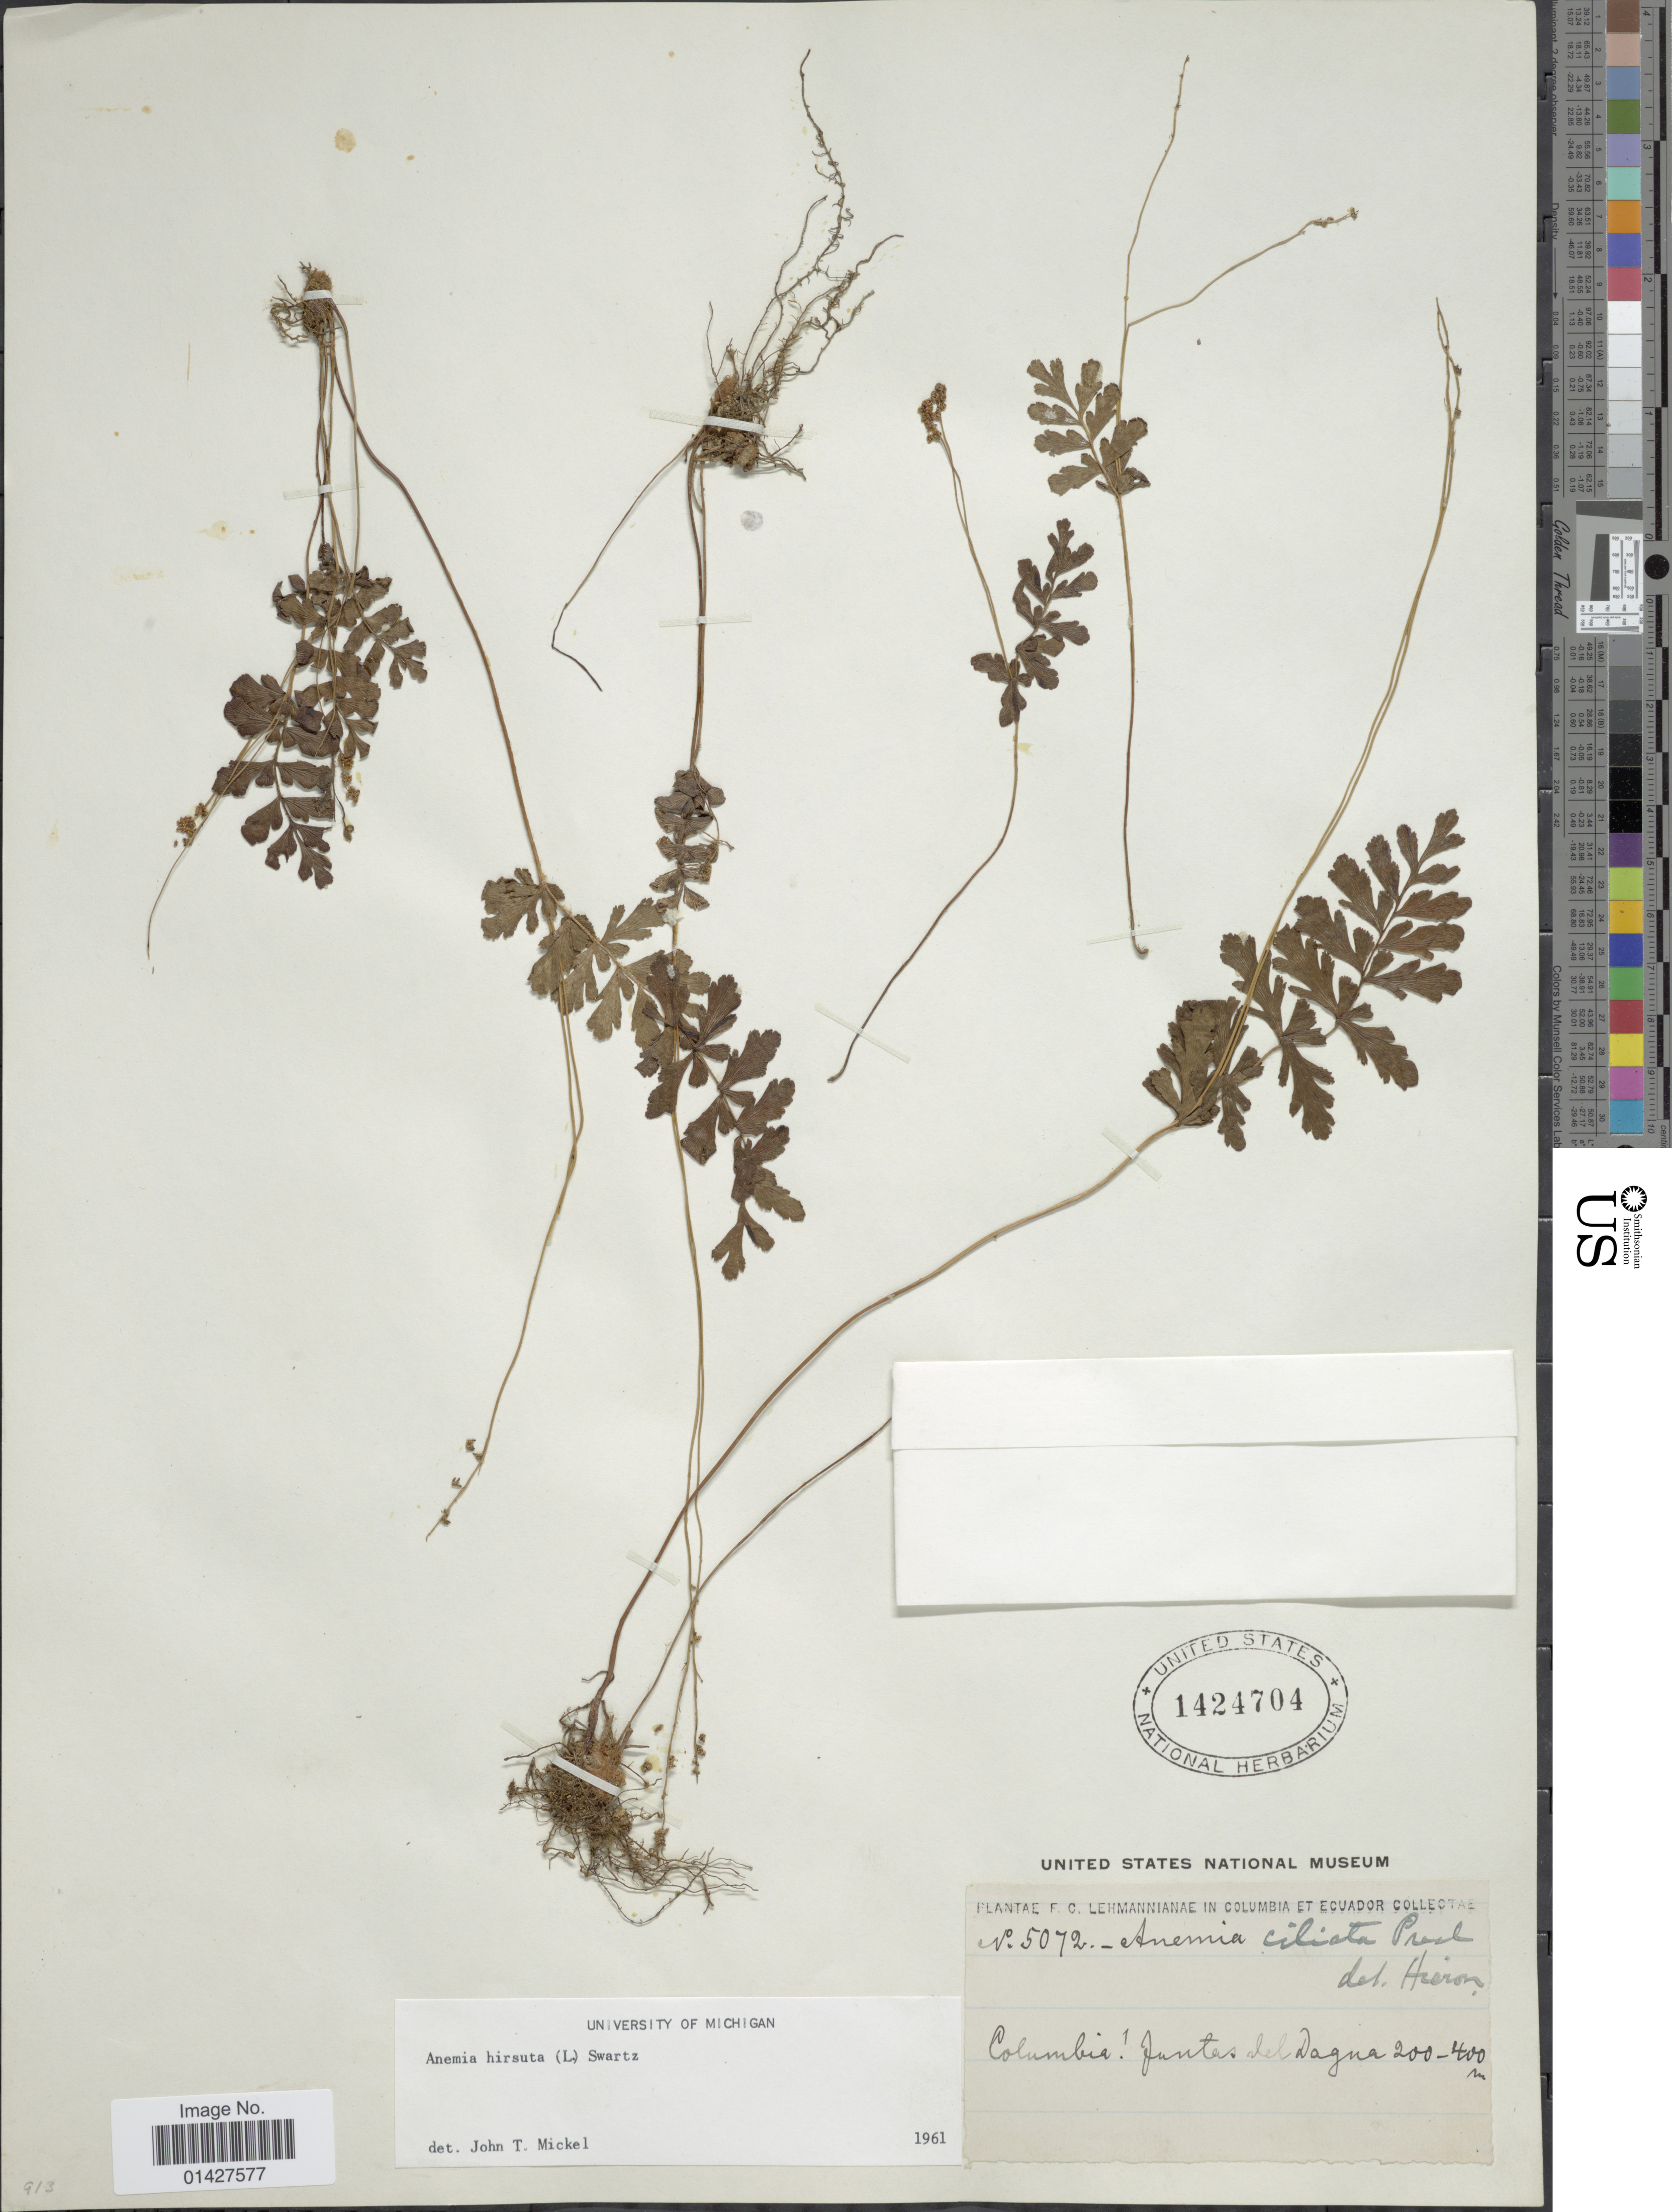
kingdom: Plantae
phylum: Tracheophyta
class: Polypodiopsida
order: Schizaeales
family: Anemiaceae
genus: Anemia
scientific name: Anemia hirsuta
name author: (L.) Sw.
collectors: F. C. Lehmann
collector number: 5072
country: Colombia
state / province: Valle del Cauca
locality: Juntas del Dagua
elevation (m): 200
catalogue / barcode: US 1424704